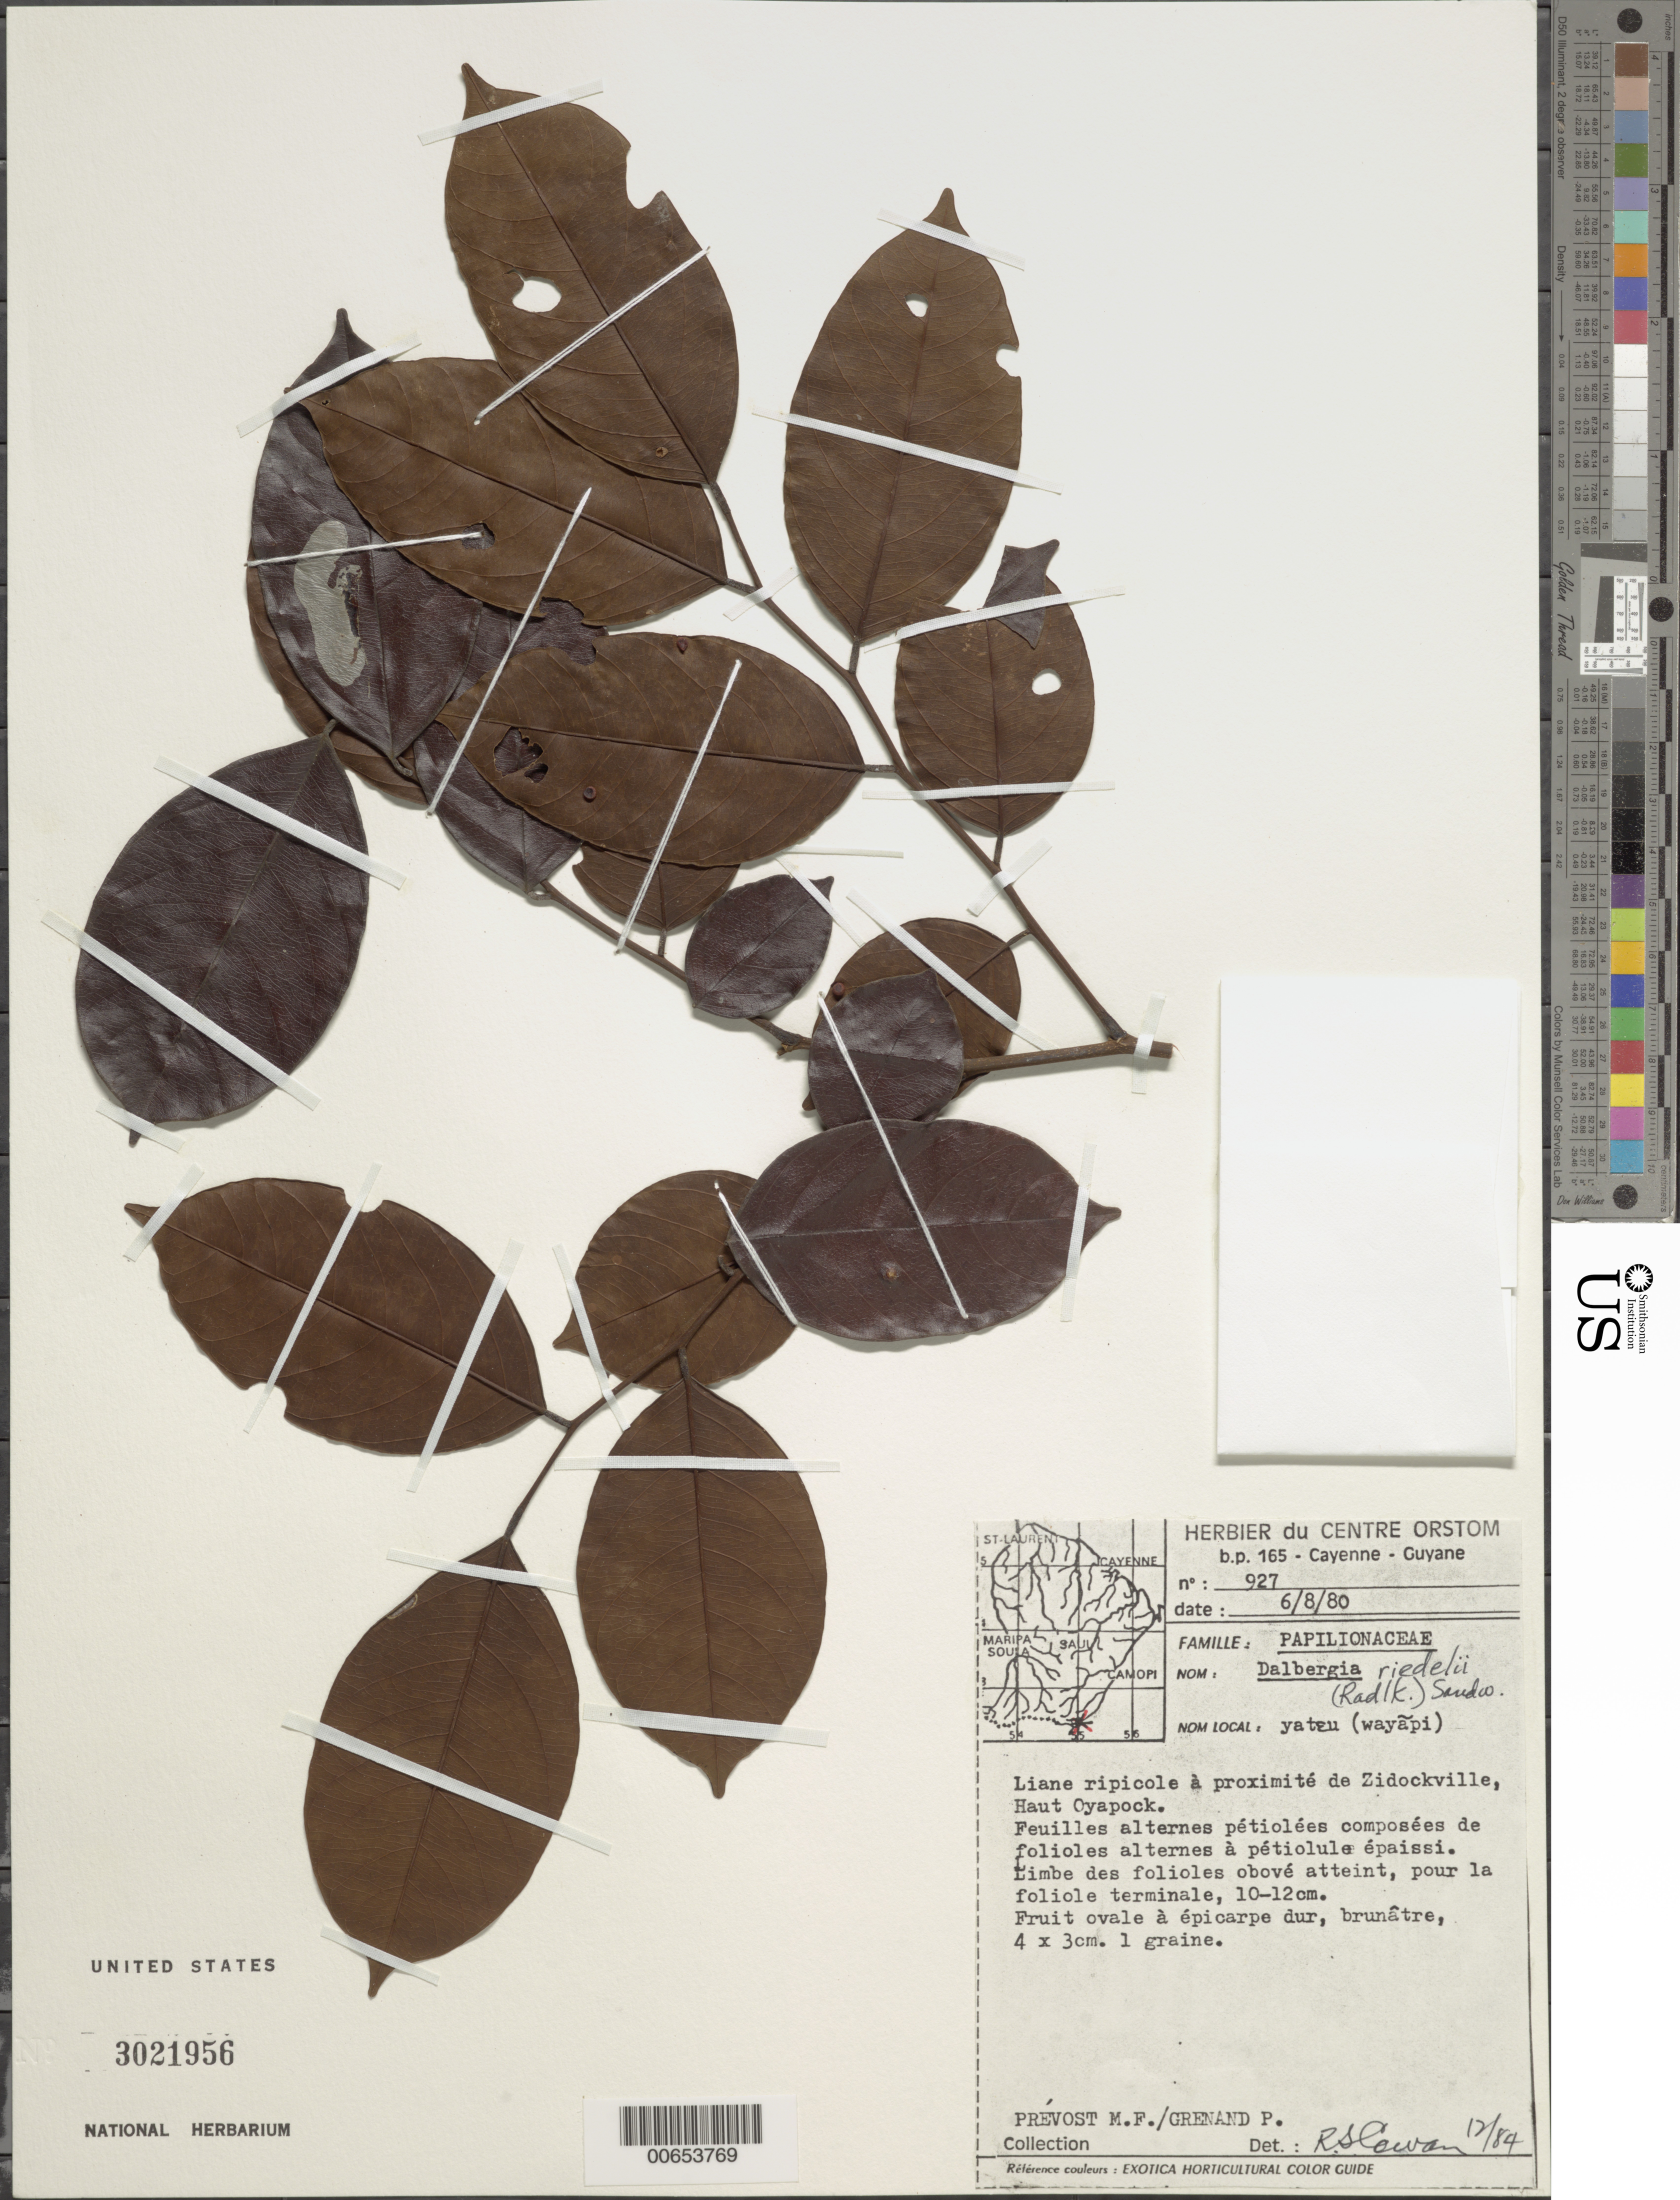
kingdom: Plantae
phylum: Tracheophyta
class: Magnoliopsida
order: Fabales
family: Fabaceae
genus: Dalbergia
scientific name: Dalbergia riedelii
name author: (Benth.) Sandwith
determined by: Cowan, R. S.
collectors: M.-F. Prévost & P. Grenand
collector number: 927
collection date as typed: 6-Jun-80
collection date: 1980-06-06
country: French Guiana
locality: Trois Sauts (Haut Oyapock), Zidockville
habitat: Riparian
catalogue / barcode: US 3021956